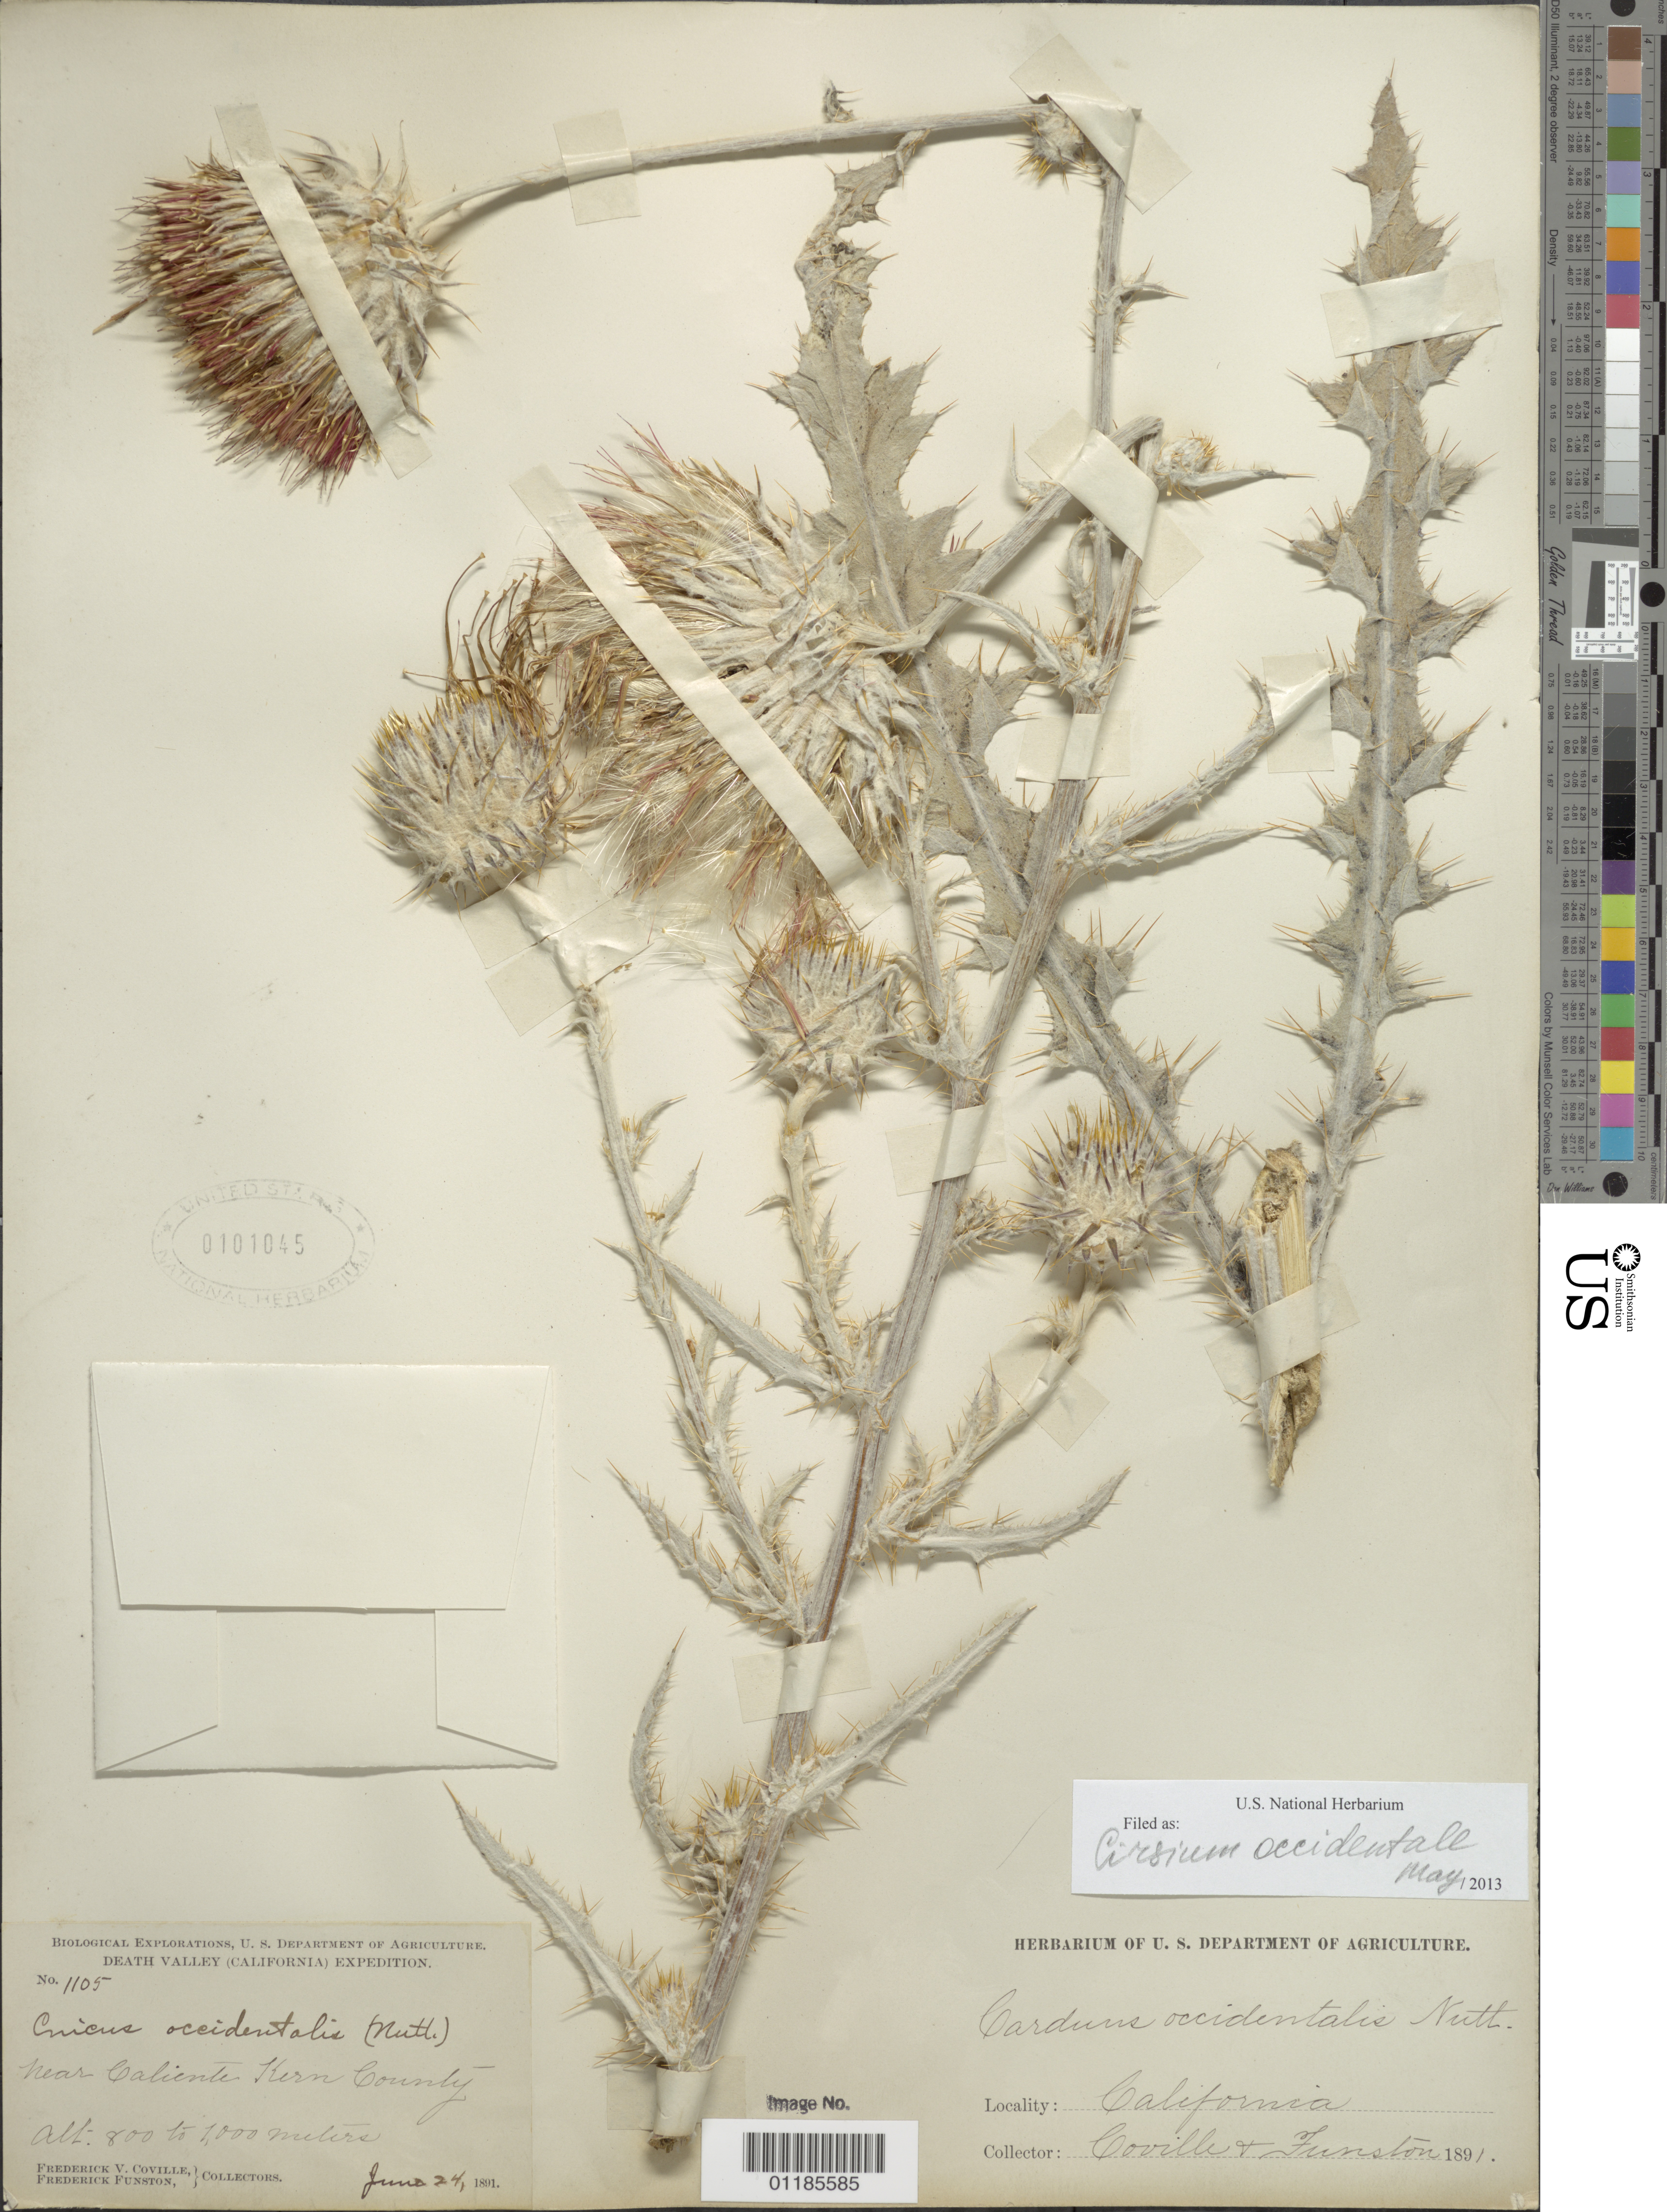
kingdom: Plantae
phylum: Tracheophyta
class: Magnoliopsida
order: Asterales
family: Asteraceae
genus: Cirsium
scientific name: Cirsium occidentale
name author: (Nutt.) Jeps.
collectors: F. V. Coville & F. Funston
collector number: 1105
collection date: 1891-06-24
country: United States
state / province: California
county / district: Kern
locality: near Caliente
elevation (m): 800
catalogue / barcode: US 101045